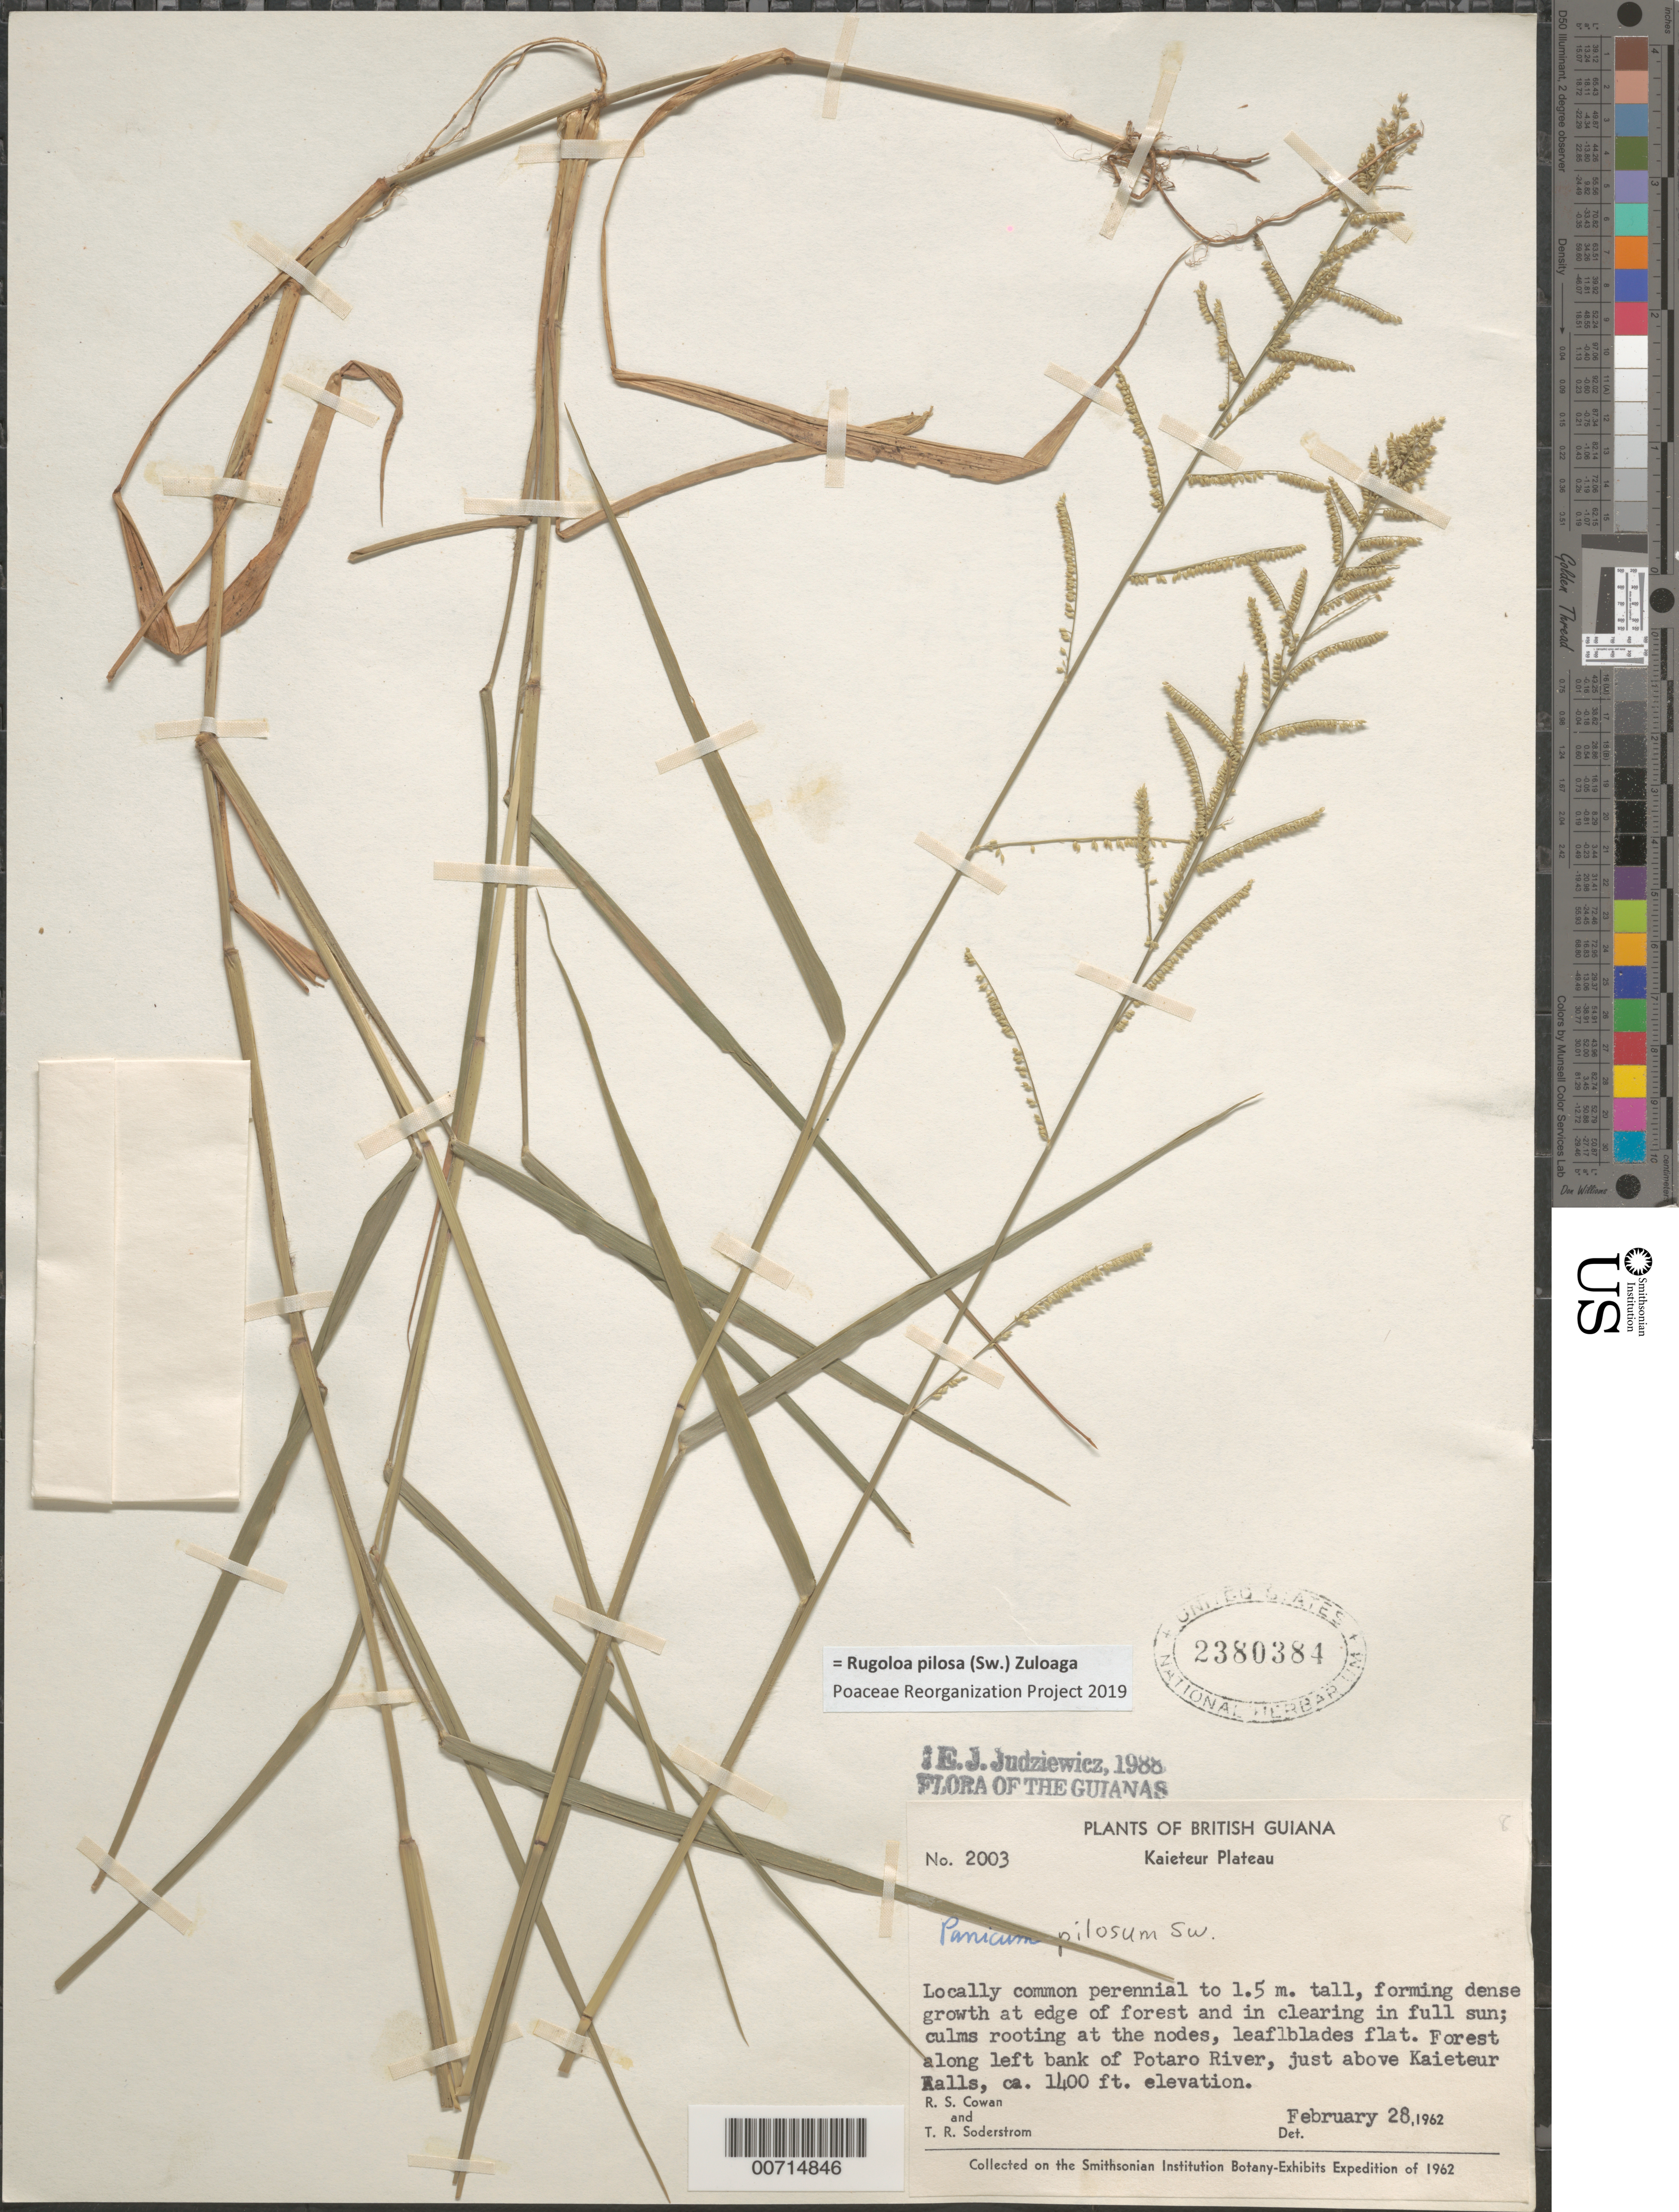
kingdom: Plantae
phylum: Tracheophyta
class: Liliopsida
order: Poales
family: Poaceae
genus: Panicum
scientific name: Panicum pilosum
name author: Sw.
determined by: Judziewicz, E. J.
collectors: R. S. Cowan & T. R. Soderstrom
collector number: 2003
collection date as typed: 28-Feb-62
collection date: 1962-02-28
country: Guyana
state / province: Potaro-Siparuni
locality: Kaieteur Plateau, left bank of Potaro R., just above Kaieteur Falls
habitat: Edge of forest and in clearing in full sun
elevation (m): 427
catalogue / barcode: US 2380384